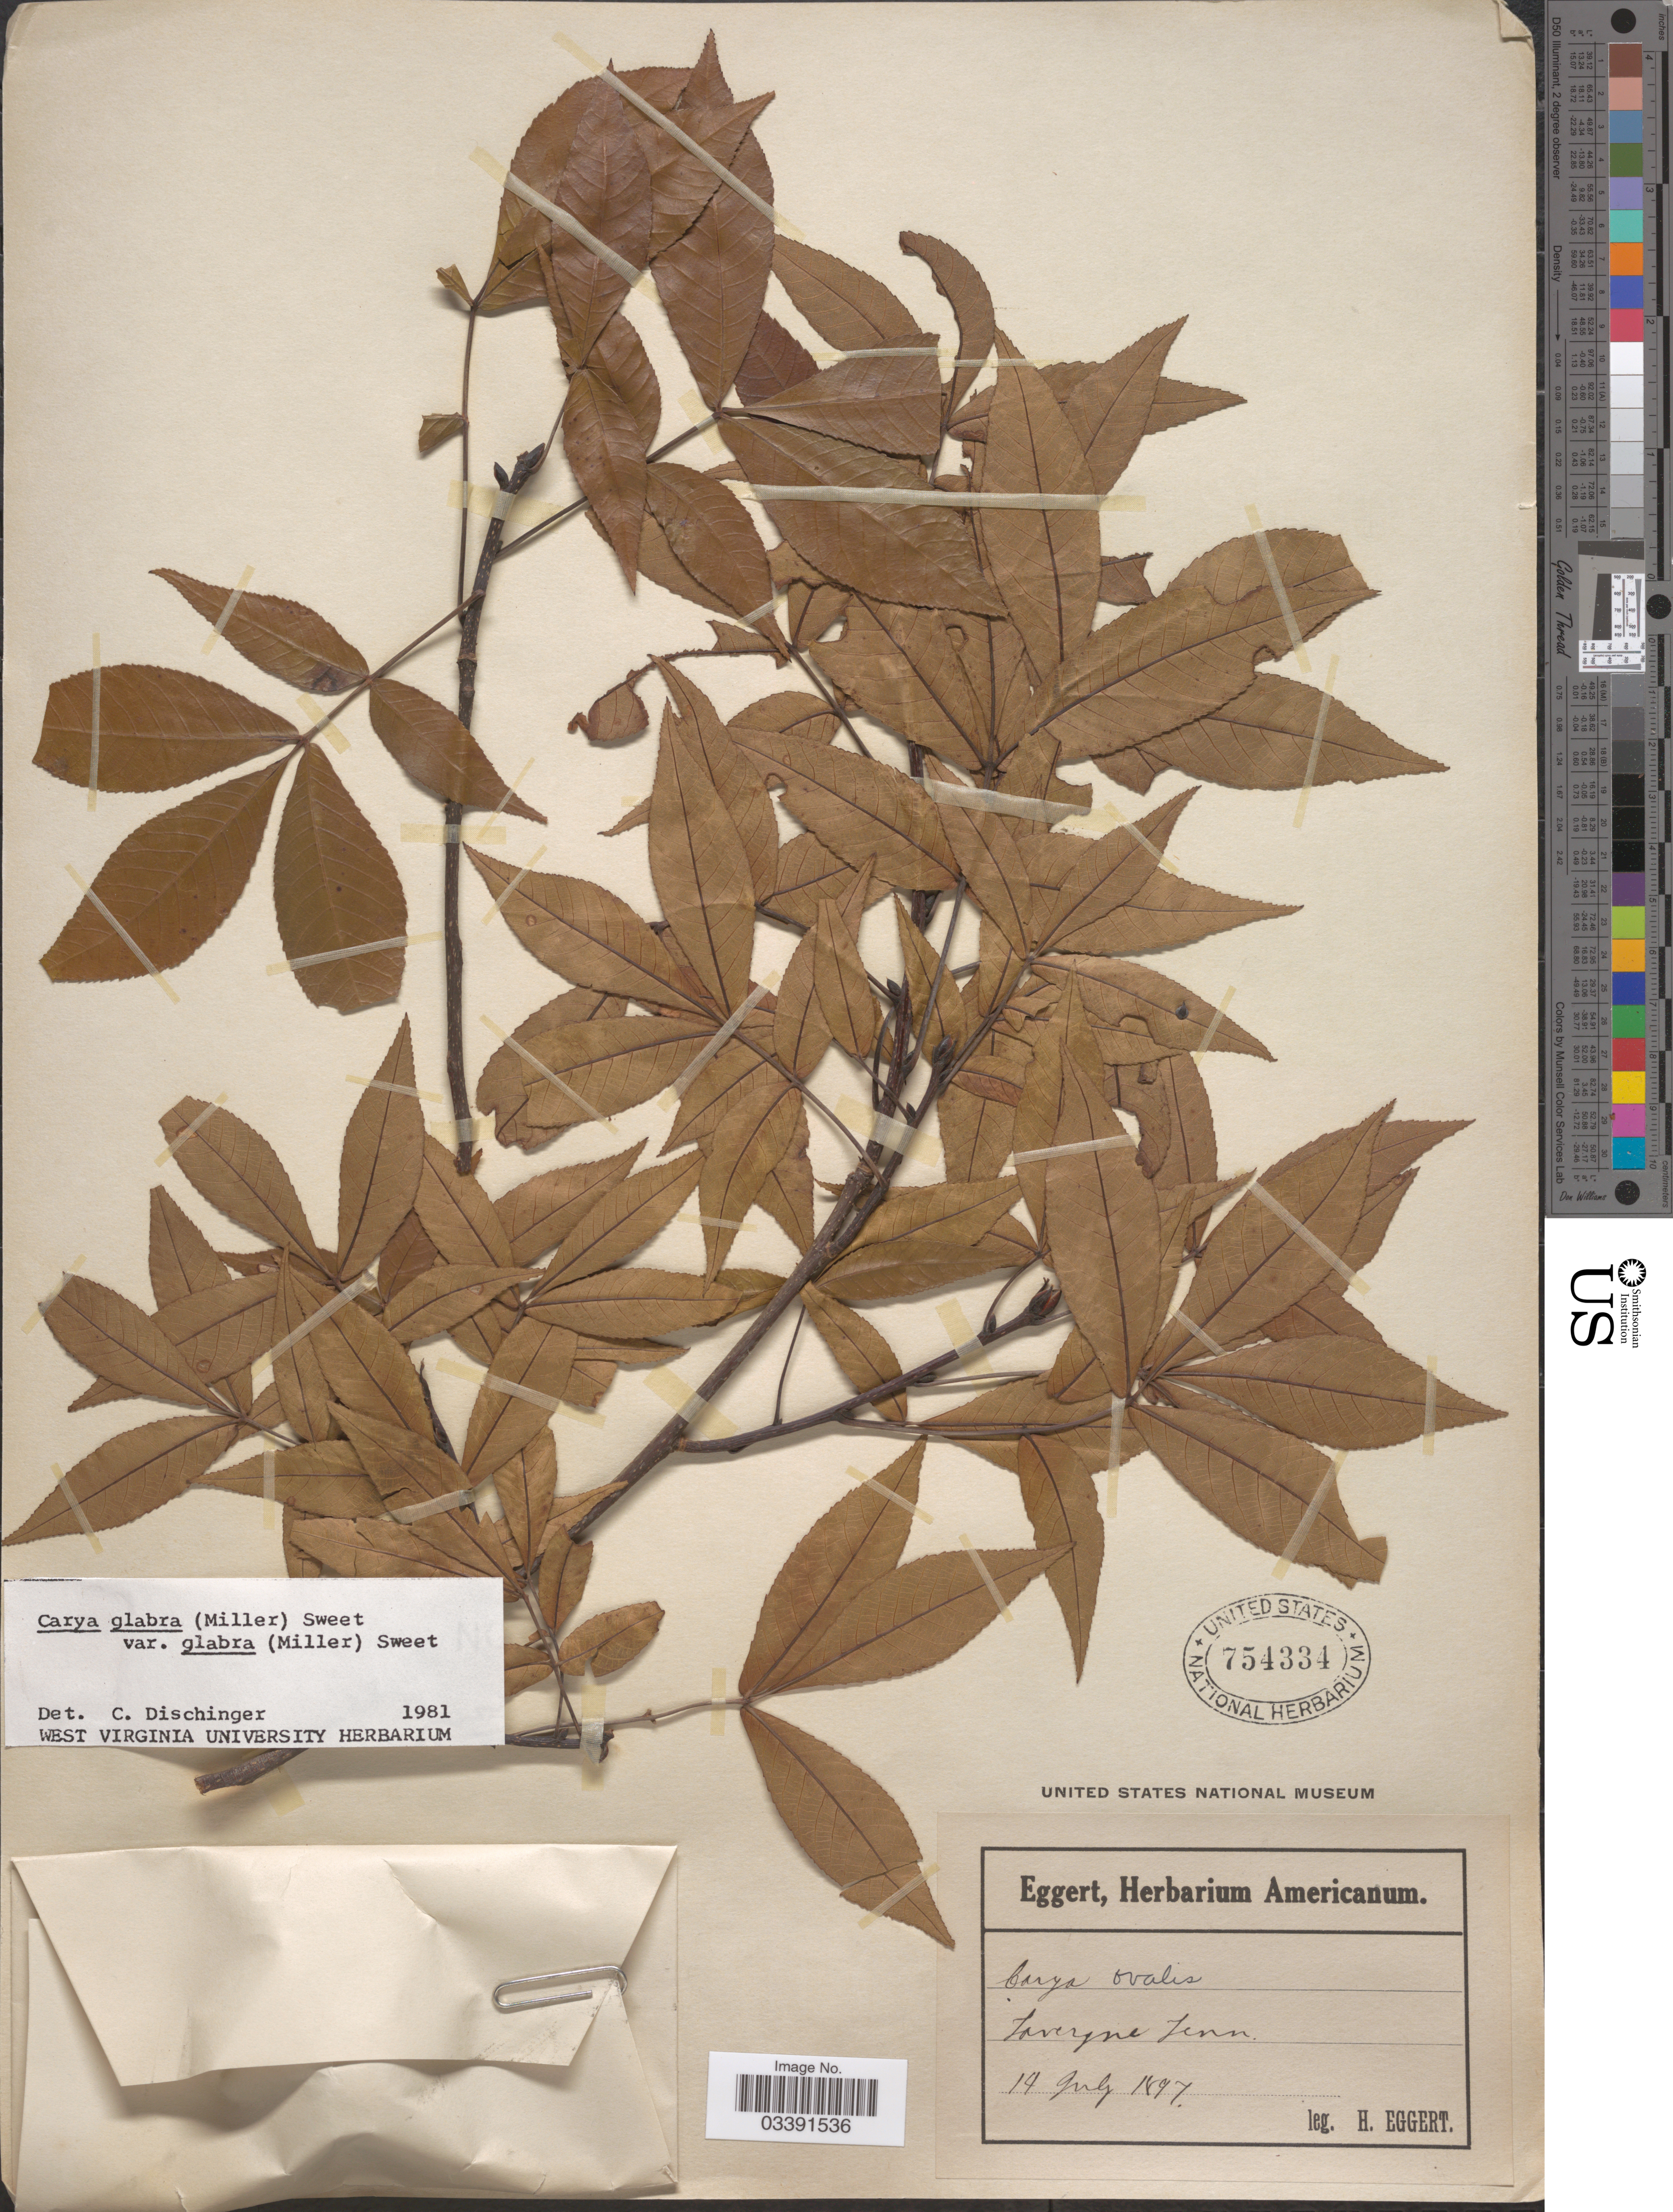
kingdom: Plantae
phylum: Tracheophyta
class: Magnoliopsida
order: Fagales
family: Juglandaceae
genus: Carya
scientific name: Carya glabra var. glabra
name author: (Mill.) Sweet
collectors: H. Eggert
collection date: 1897-07-14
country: United States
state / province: Tennessee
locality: La Vergne.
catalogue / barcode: US 754334